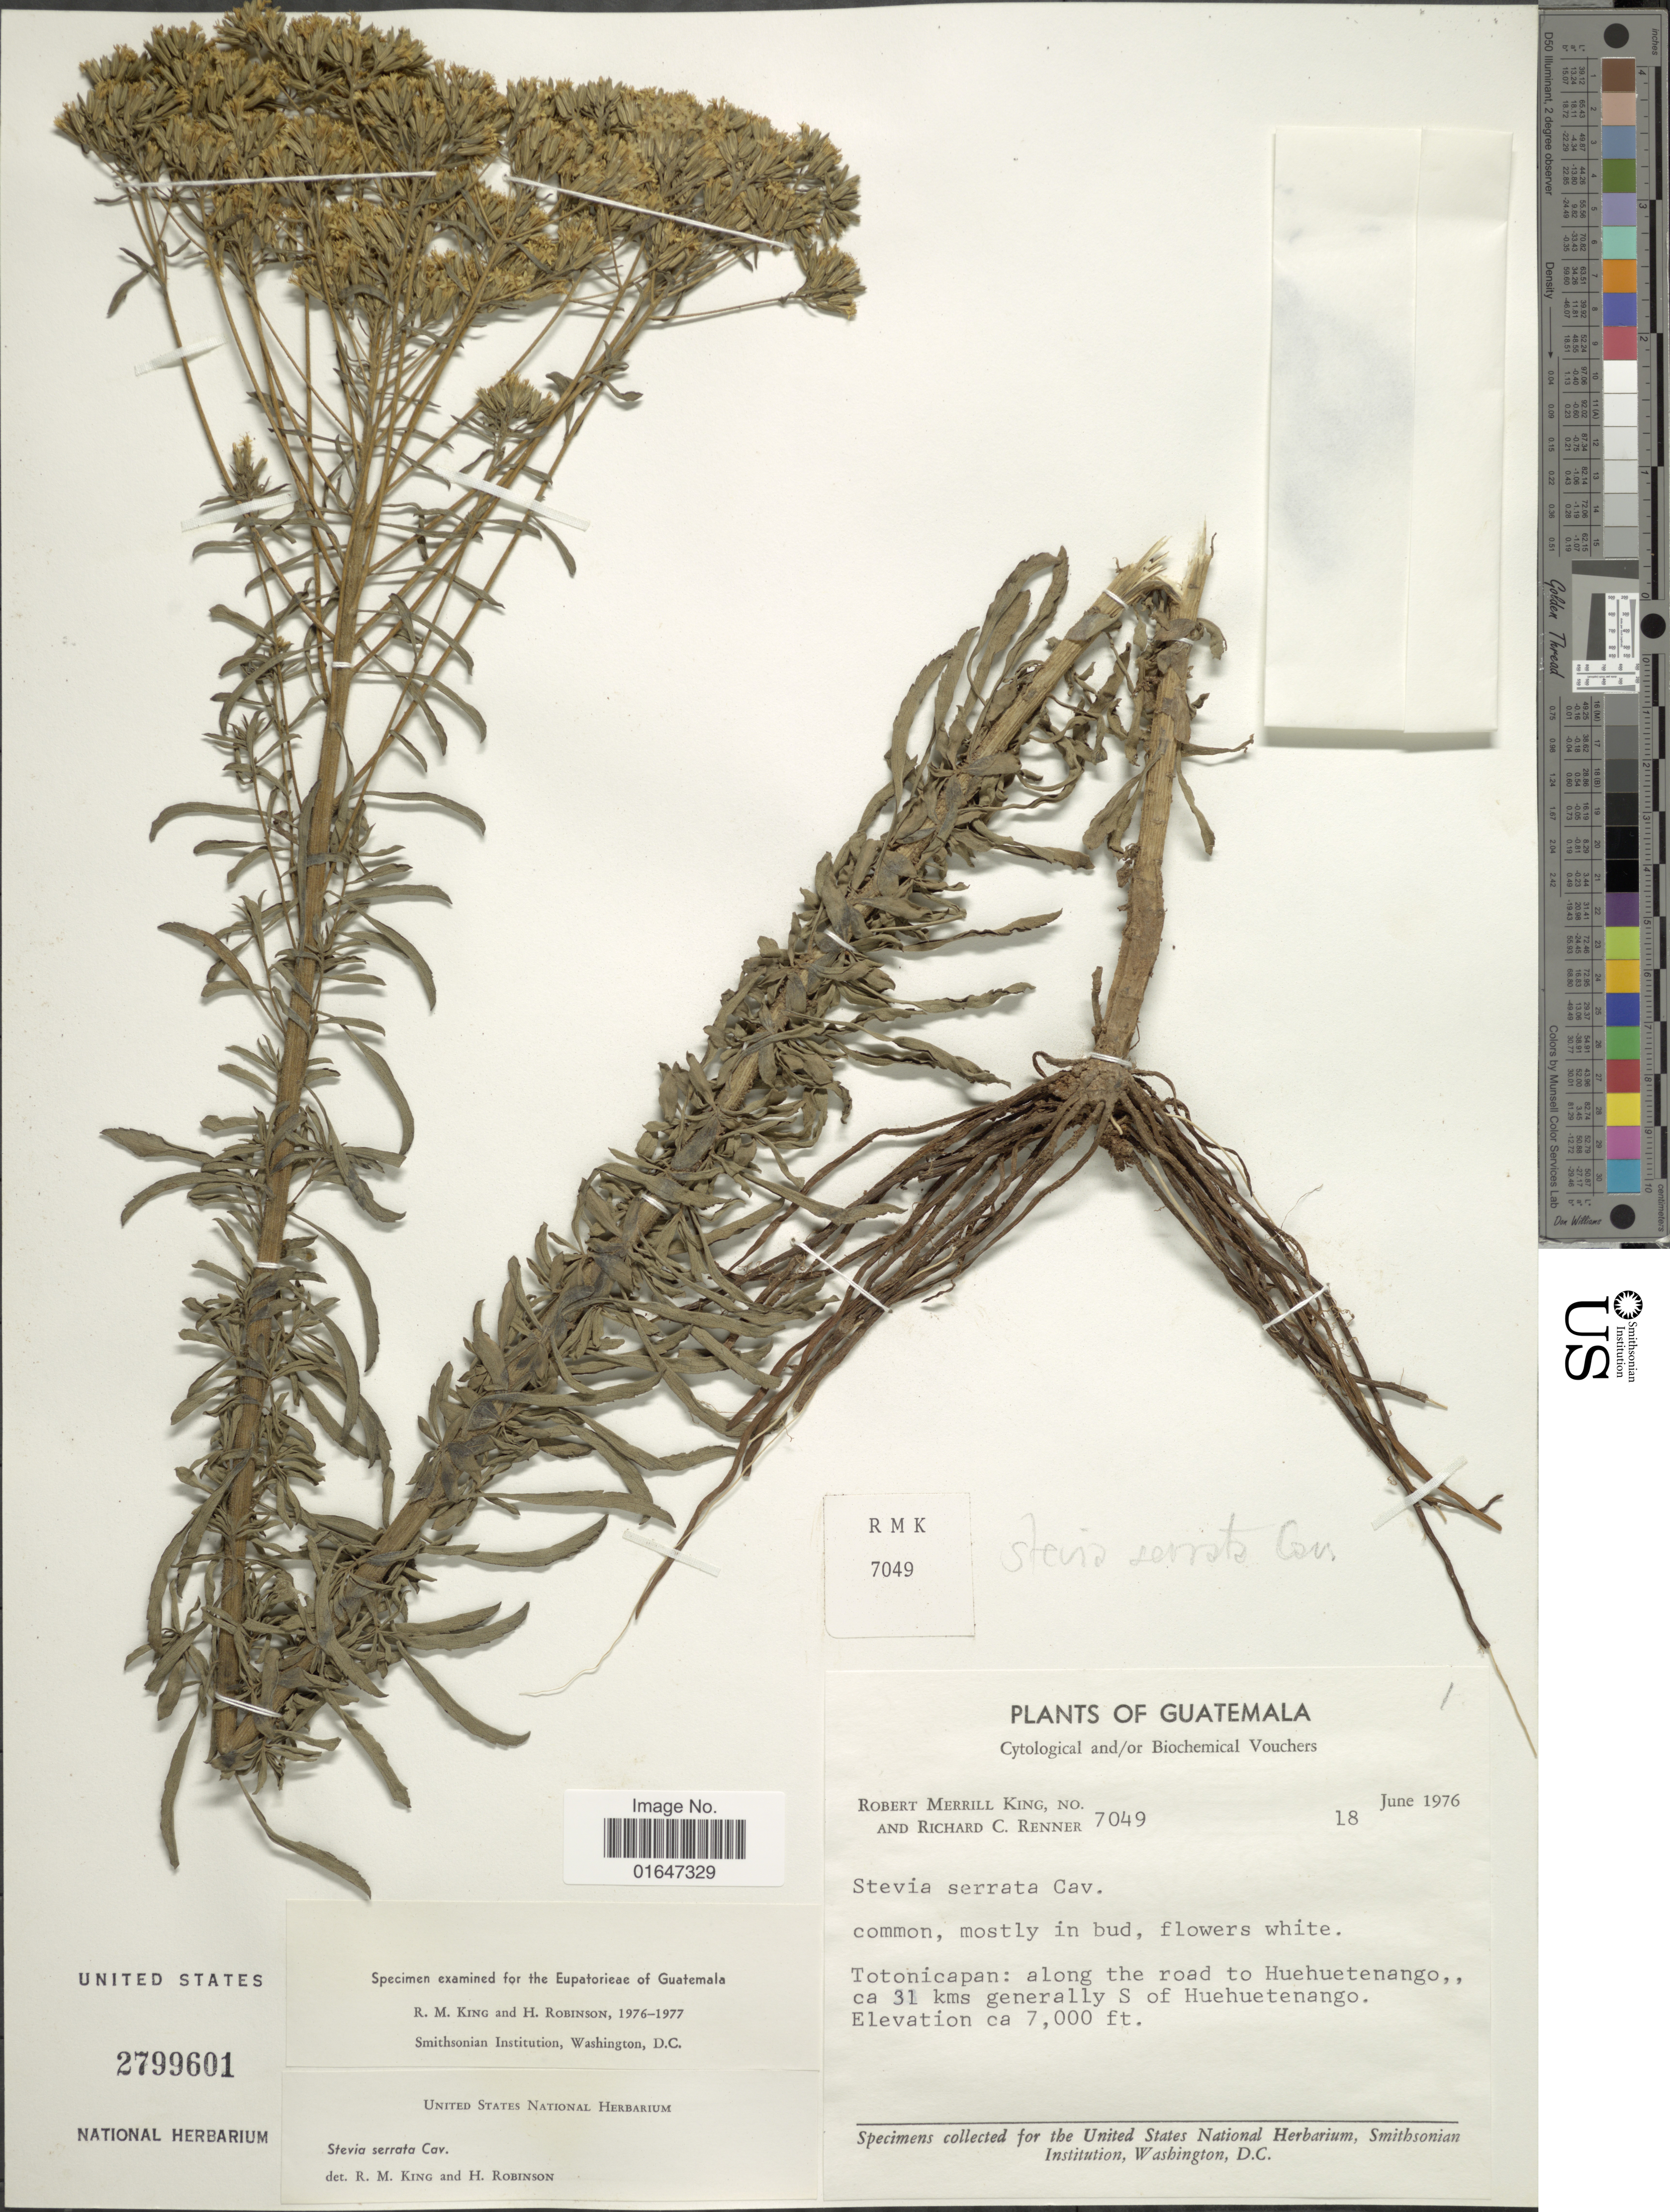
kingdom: Plantae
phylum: Tracheophyta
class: Magnoliopsida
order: Asterales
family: Asteraceae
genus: Stevia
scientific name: Stevia serrata var. serrata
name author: Cav.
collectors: R. M. King & R. C. Renner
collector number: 7049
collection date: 1976-06-18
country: Guatemala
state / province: Totonicapan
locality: Along the road to Huehuetenango, ca 31 kms generally S of Quezaltenango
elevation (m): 2134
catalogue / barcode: US 2799601